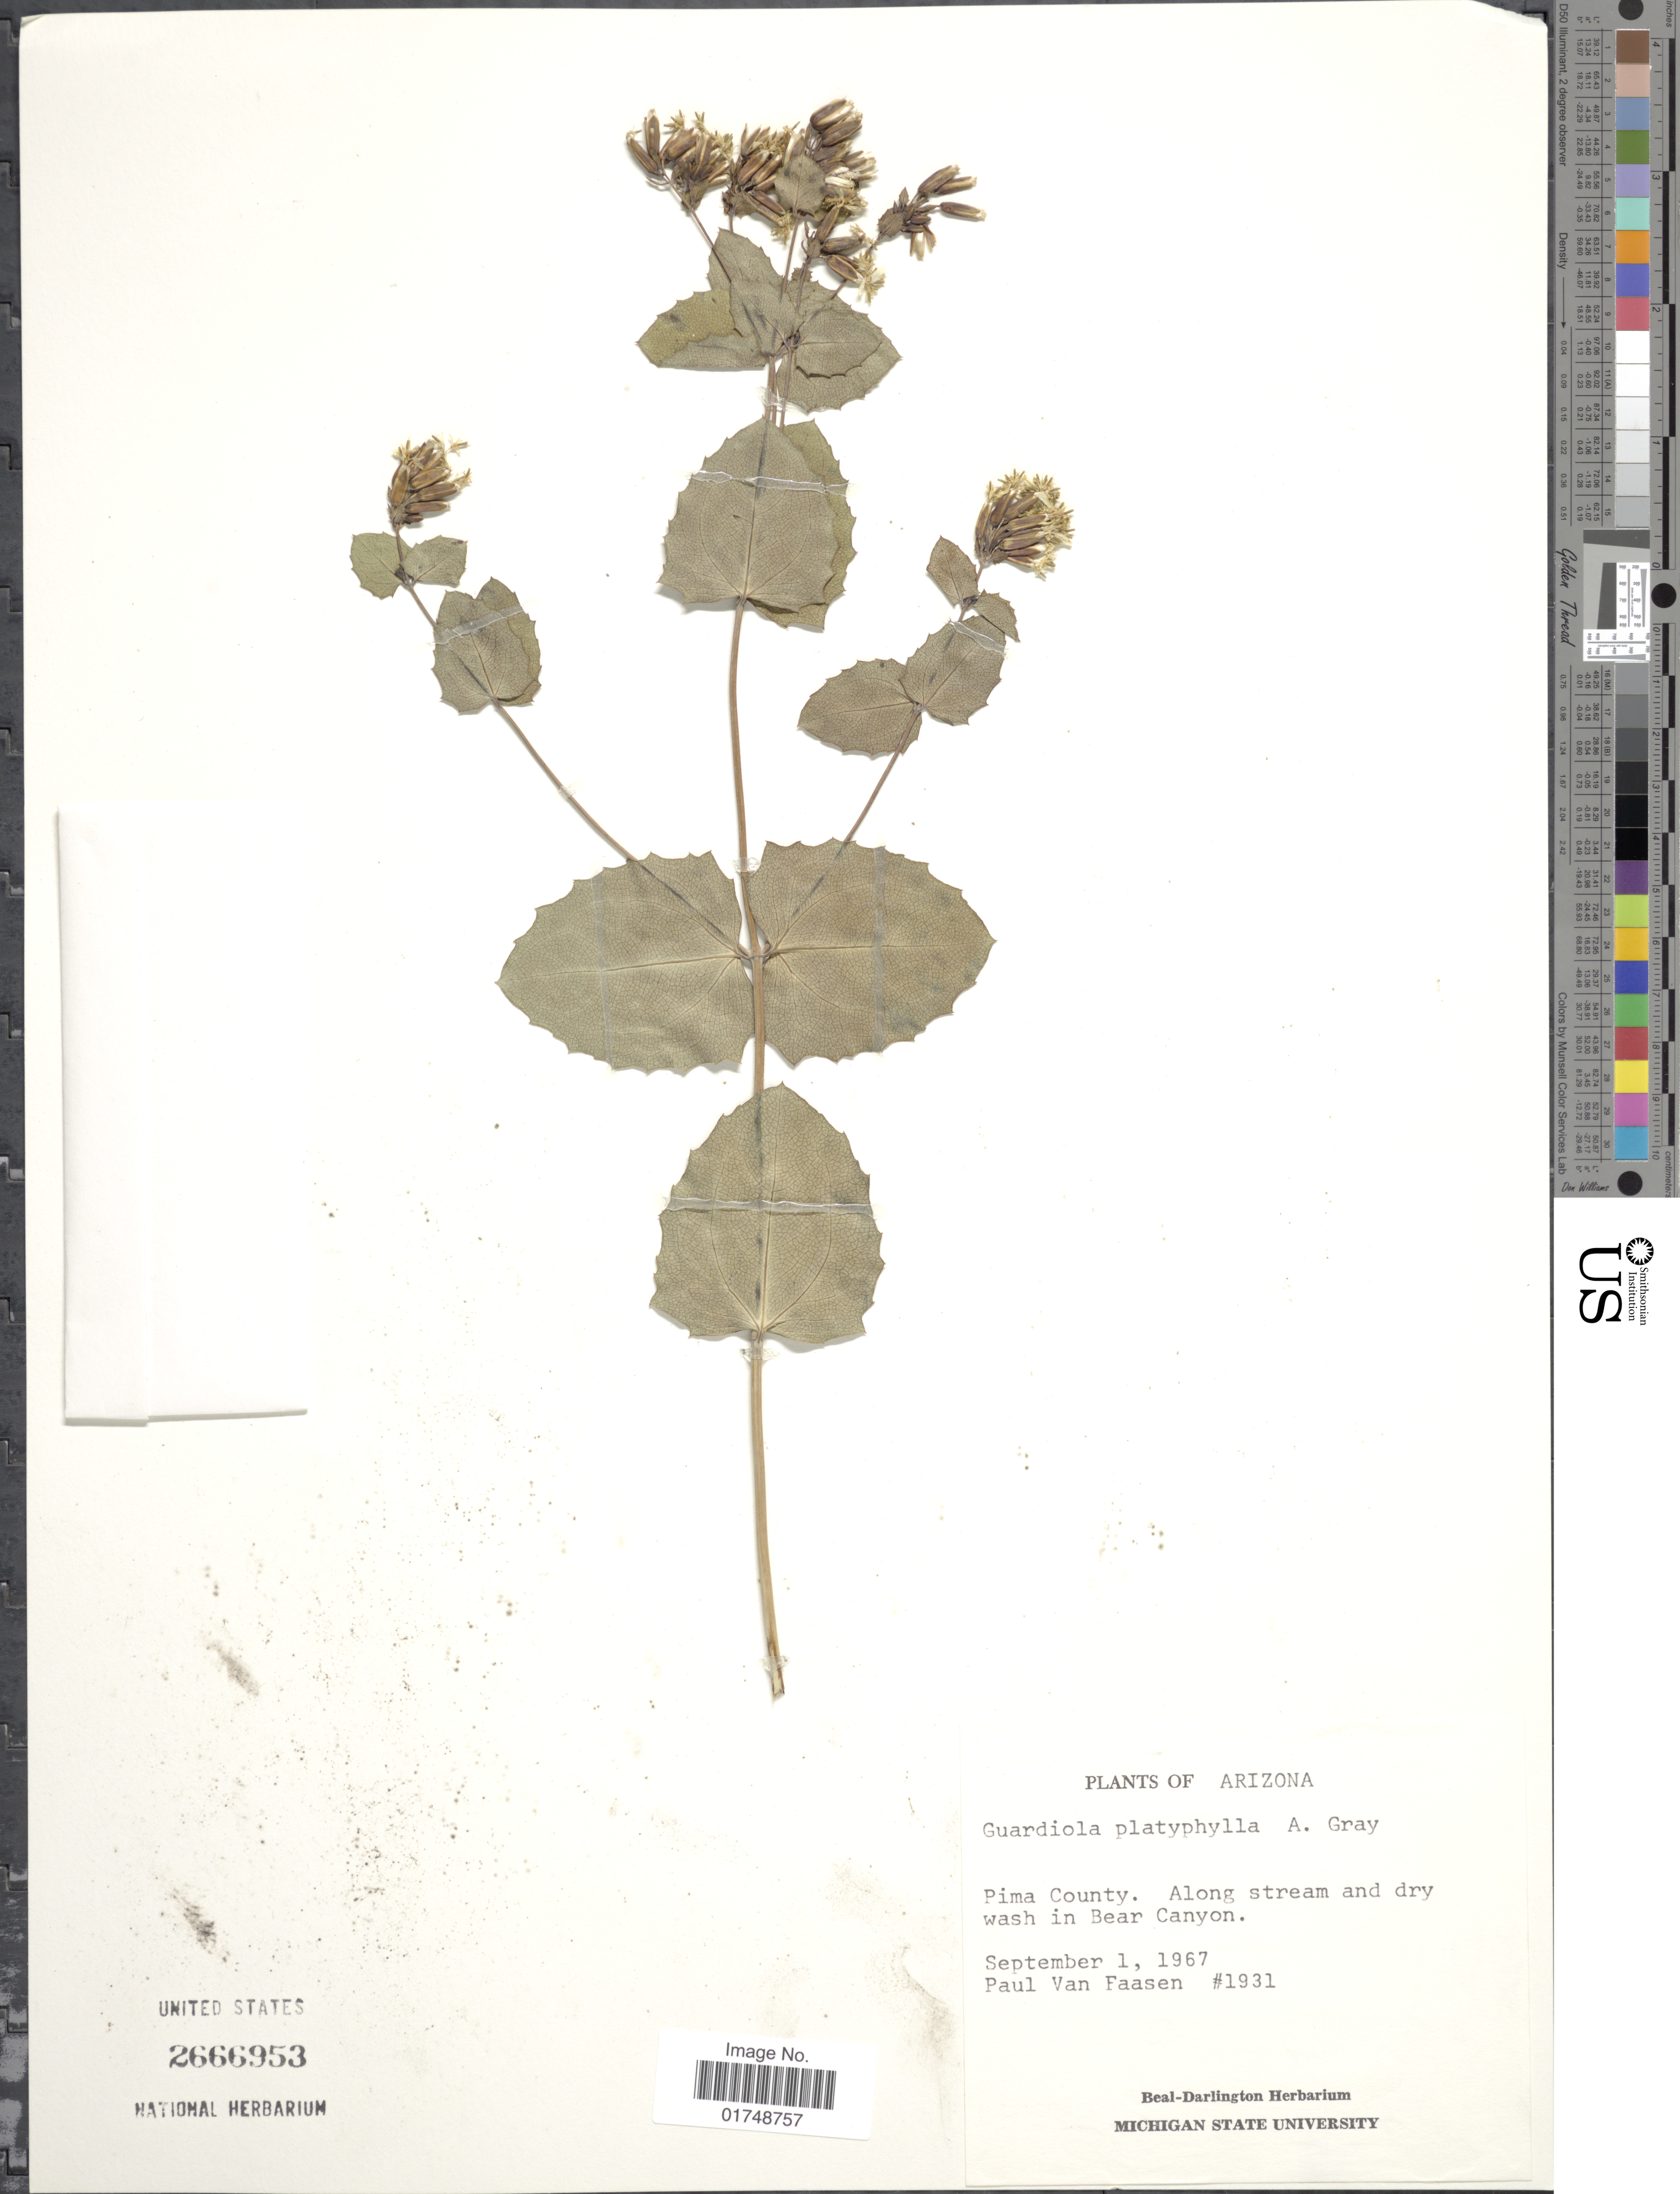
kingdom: Plantae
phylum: Tracheophyta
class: Magnoliopsida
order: Asterales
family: Asteraceae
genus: Guardiola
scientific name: Guardiola platyphylla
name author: A. Gray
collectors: P. Van Faasen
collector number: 1931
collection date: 1967-09-01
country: United States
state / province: Arizona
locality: Pima County. Along Stream and dry wash in Bear Canyon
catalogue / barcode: US 2666953